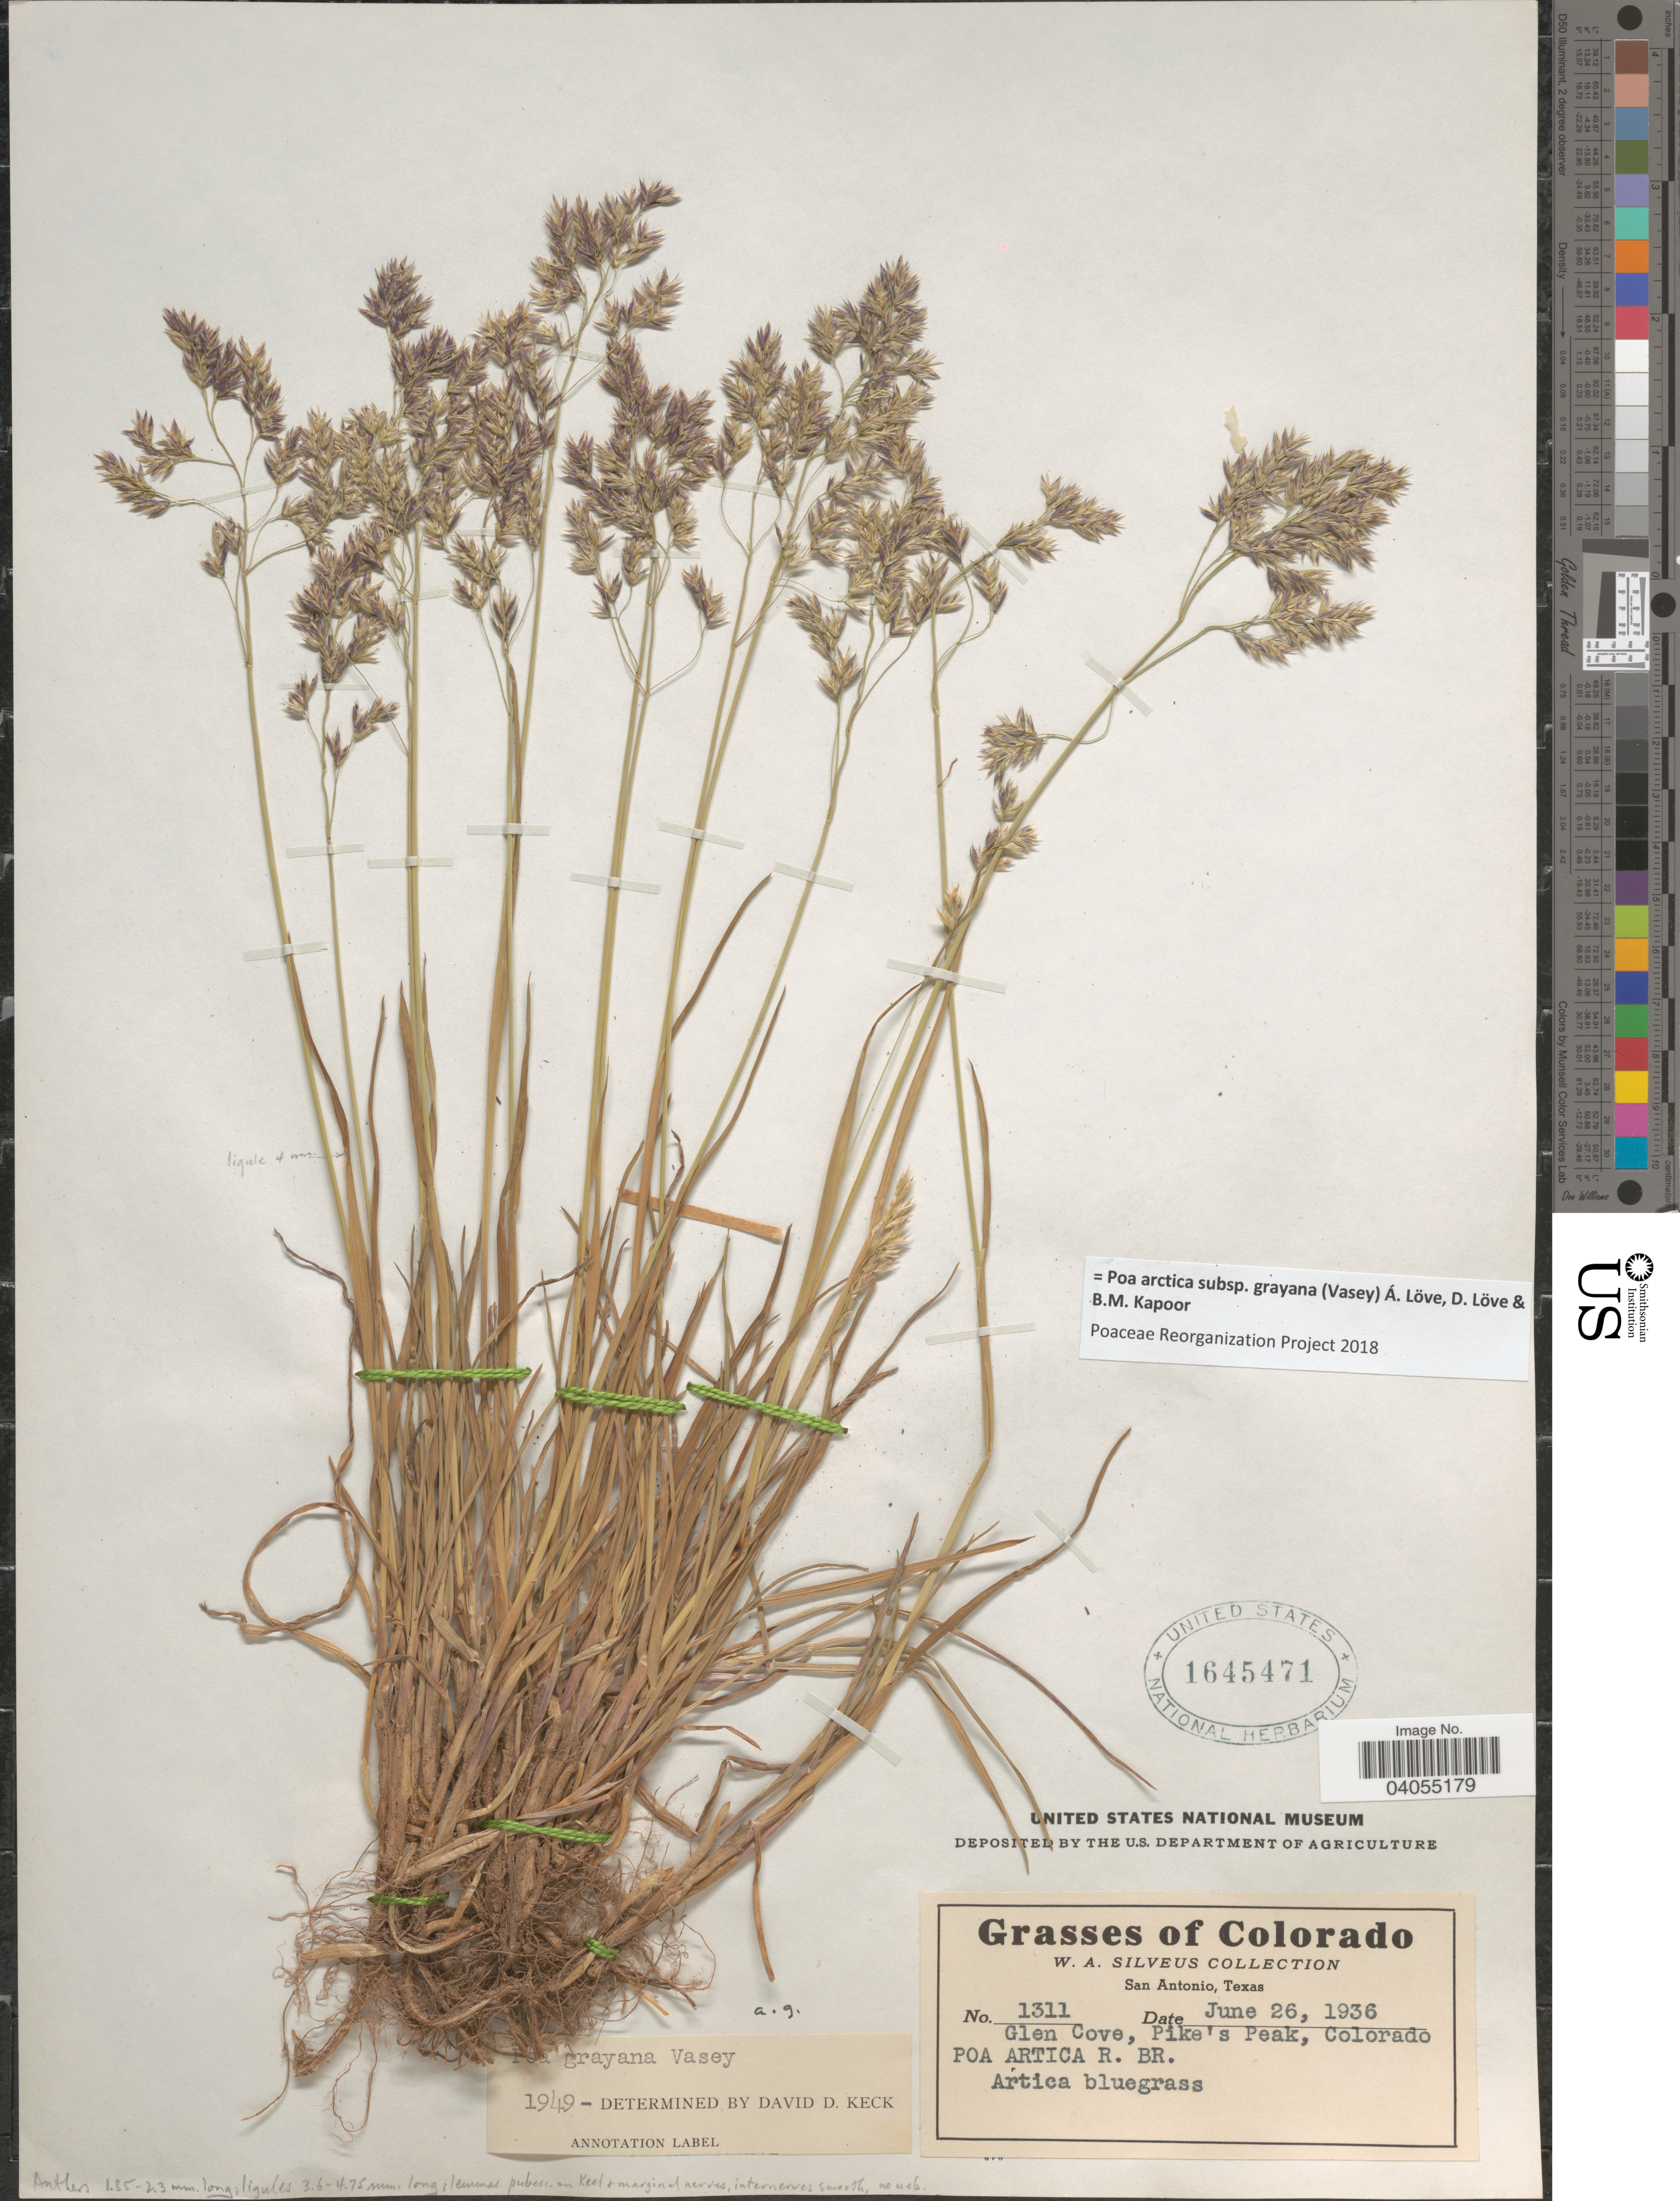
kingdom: Plantae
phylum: Tracheophyta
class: Liliopsida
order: Poales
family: Poaceae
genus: Poa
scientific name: Poa arctica subsp. grayana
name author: (Vasey) Á. Löve et al.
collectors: W. Silveus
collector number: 1311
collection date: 1936-06-26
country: United States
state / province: Colorado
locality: Glen Cove, Pike's Peak.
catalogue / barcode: US 1645471